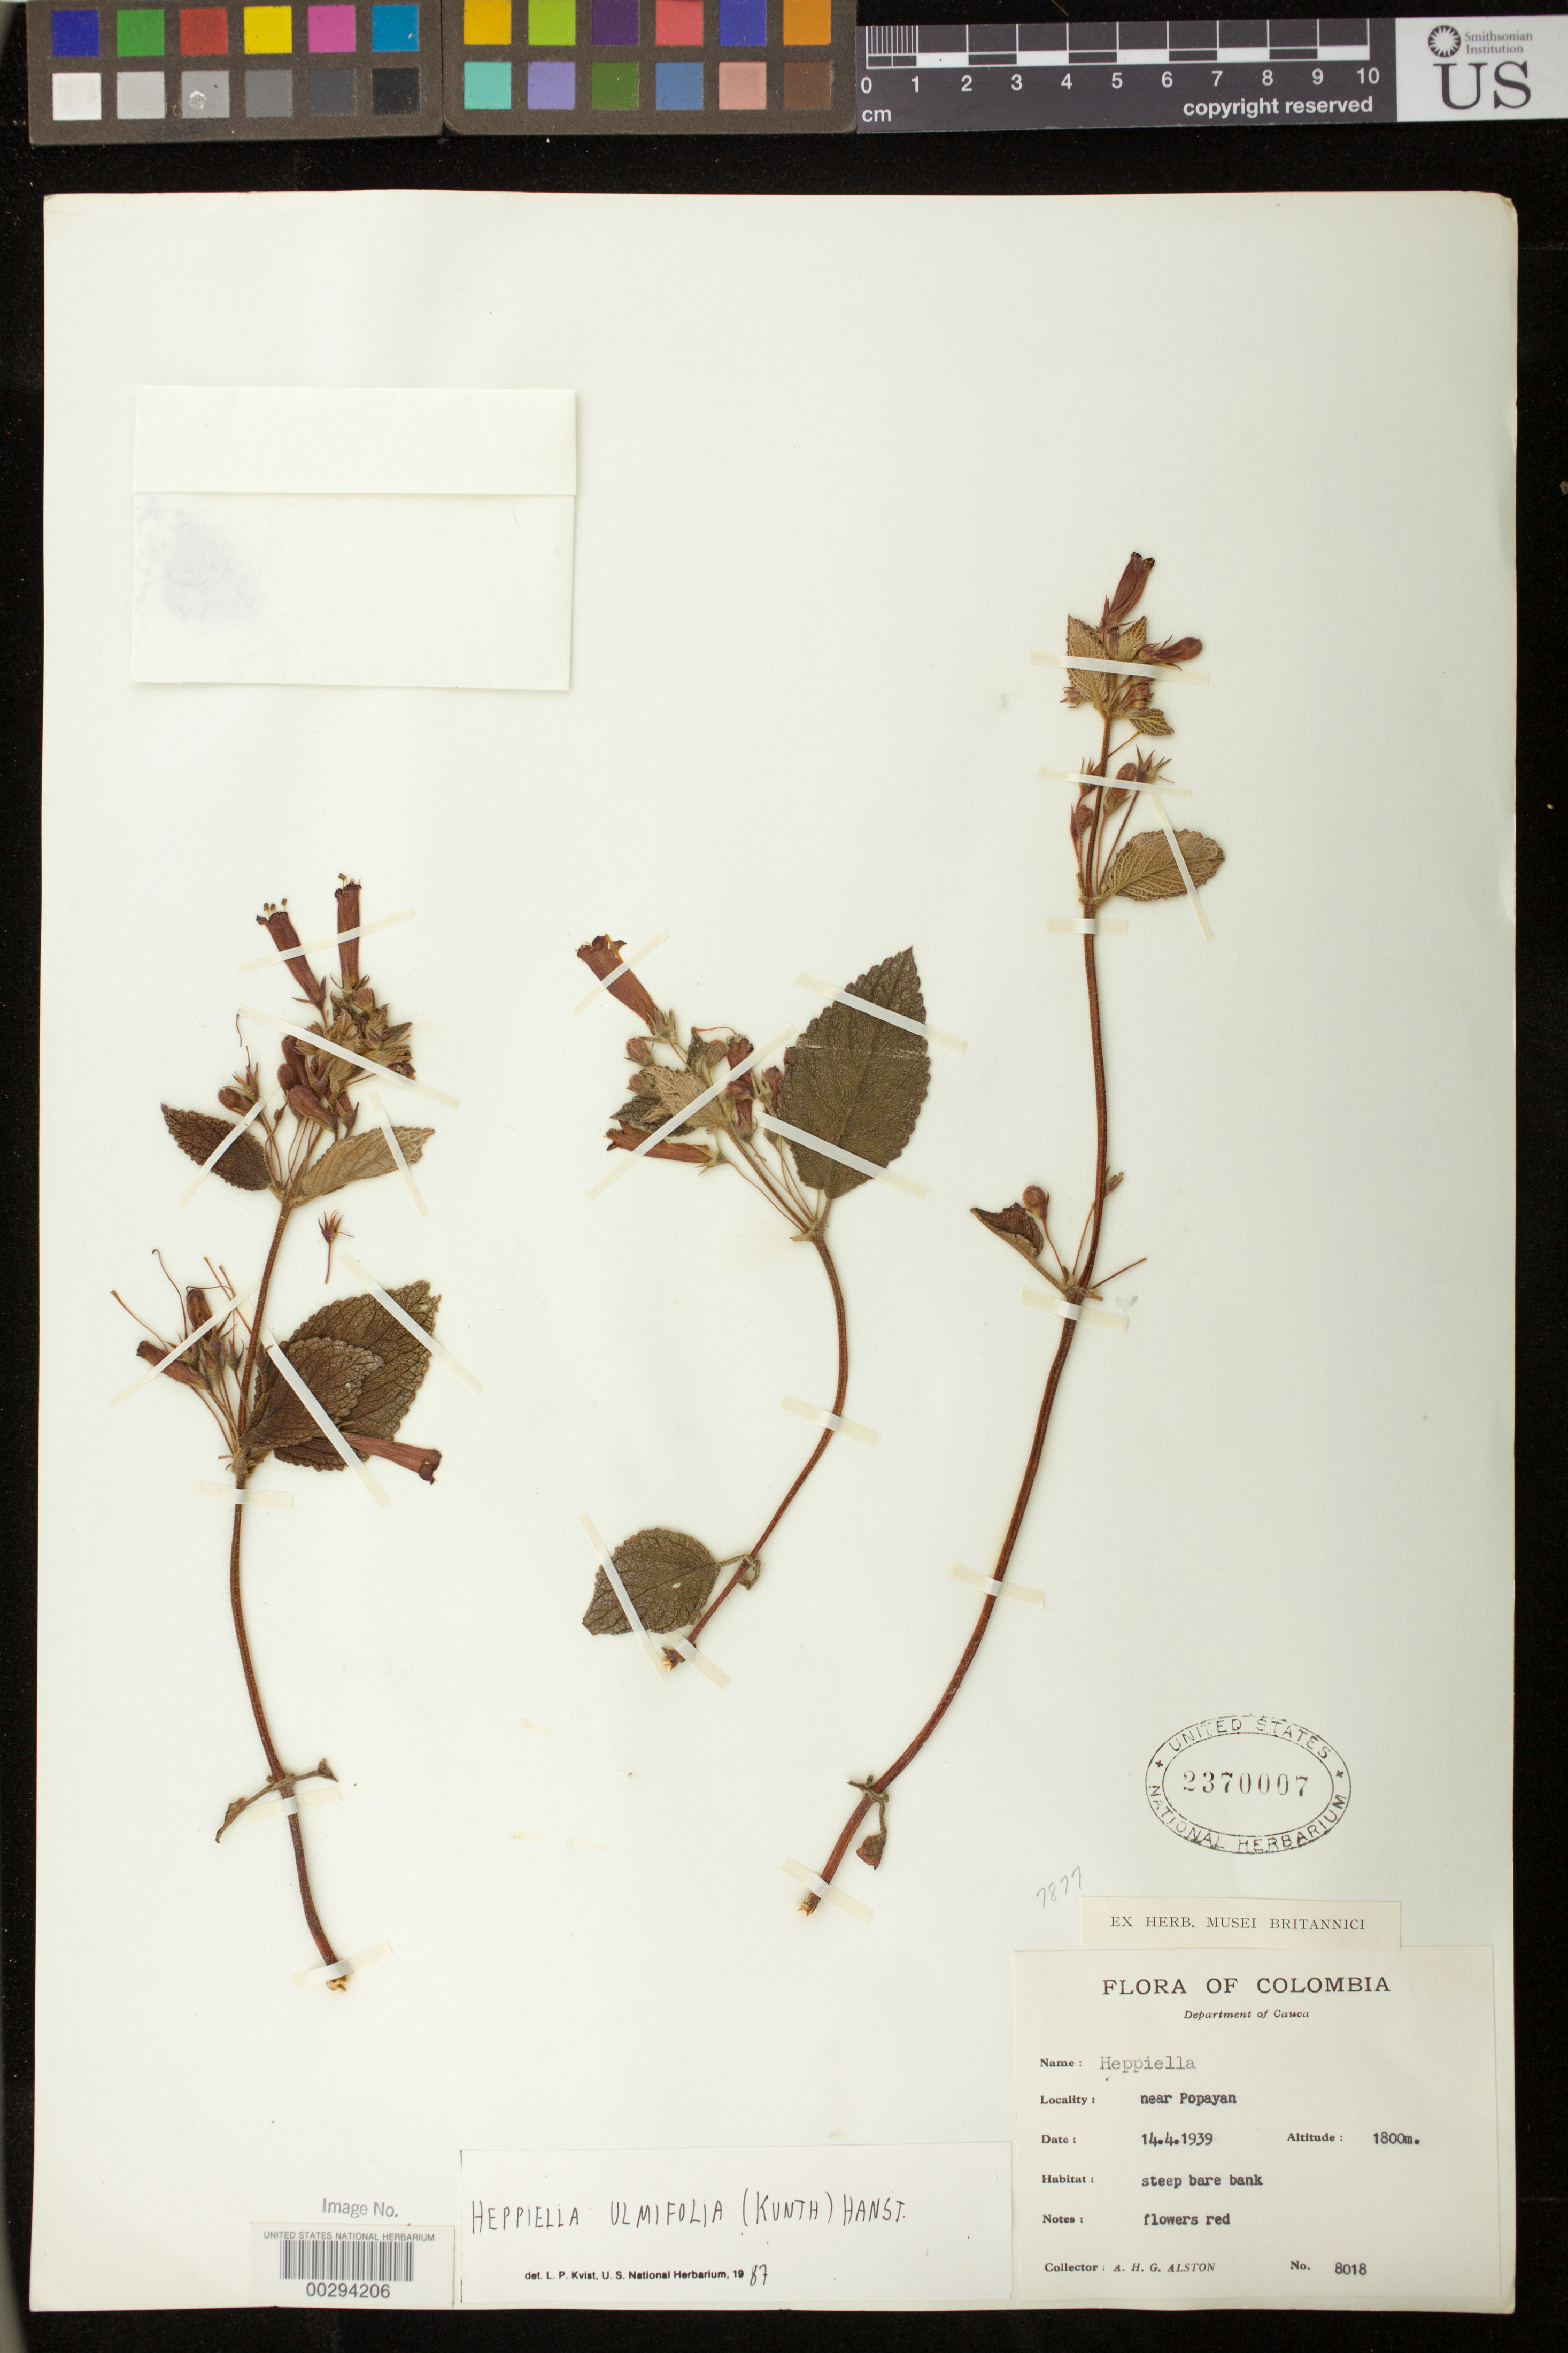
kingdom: Plantae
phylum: Tracheophyta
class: Magnoliopsida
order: Lamiales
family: Gesneriaceae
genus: Heppiella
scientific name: Heppiella ulmifolia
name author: (Kunth) Hanst.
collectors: A. H. Alston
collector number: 8018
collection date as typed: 14 Apr 1939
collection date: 1939-04-14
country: Colombia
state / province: Cauca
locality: Near Popayan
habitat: Steep bare bank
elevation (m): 1800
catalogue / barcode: US 2370007